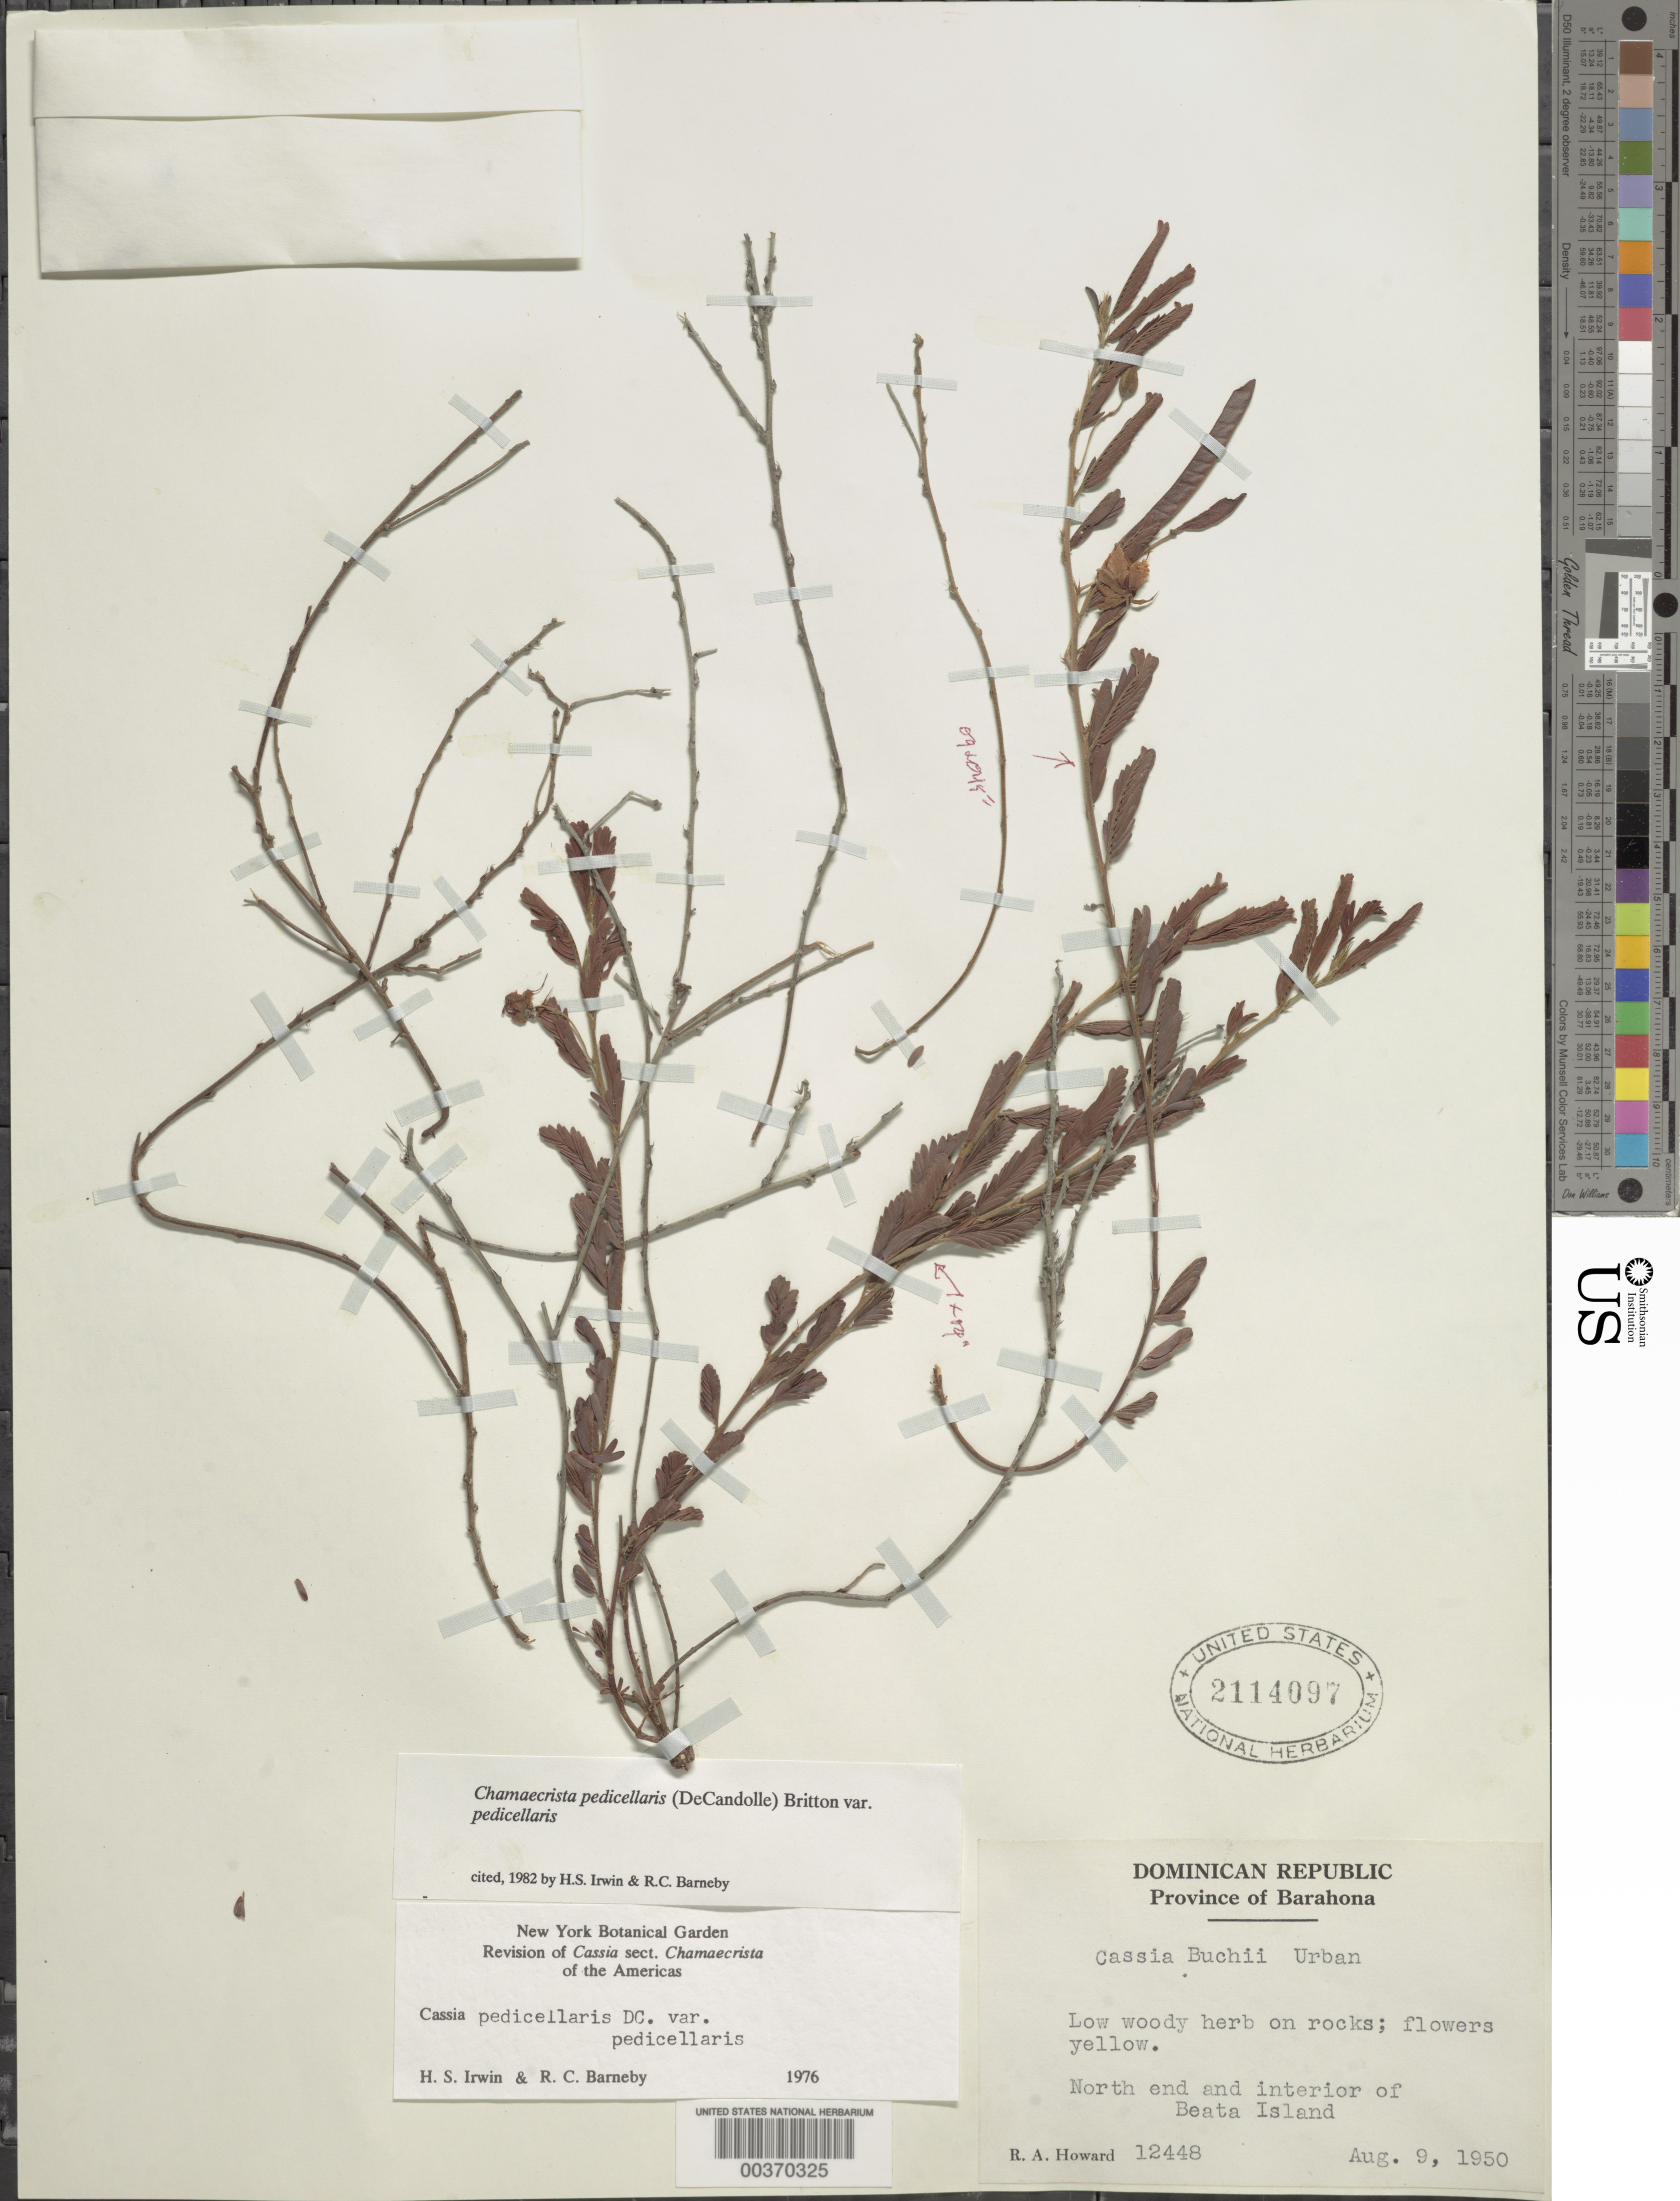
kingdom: Plantae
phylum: Tracheophyta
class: Magnoliopsida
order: Fabales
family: Fabaceae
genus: Chamaecrista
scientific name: Chamaecrista pedicellaris var. pedicellaris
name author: Britton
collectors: R. A. Howard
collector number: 12448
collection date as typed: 09 Aug 1950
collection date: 1950-08-09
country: Dominican Republic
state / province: Barahona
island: Hispaniola Island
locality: N end and interior of beata i.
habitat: On rocks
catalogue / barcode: US 2114097